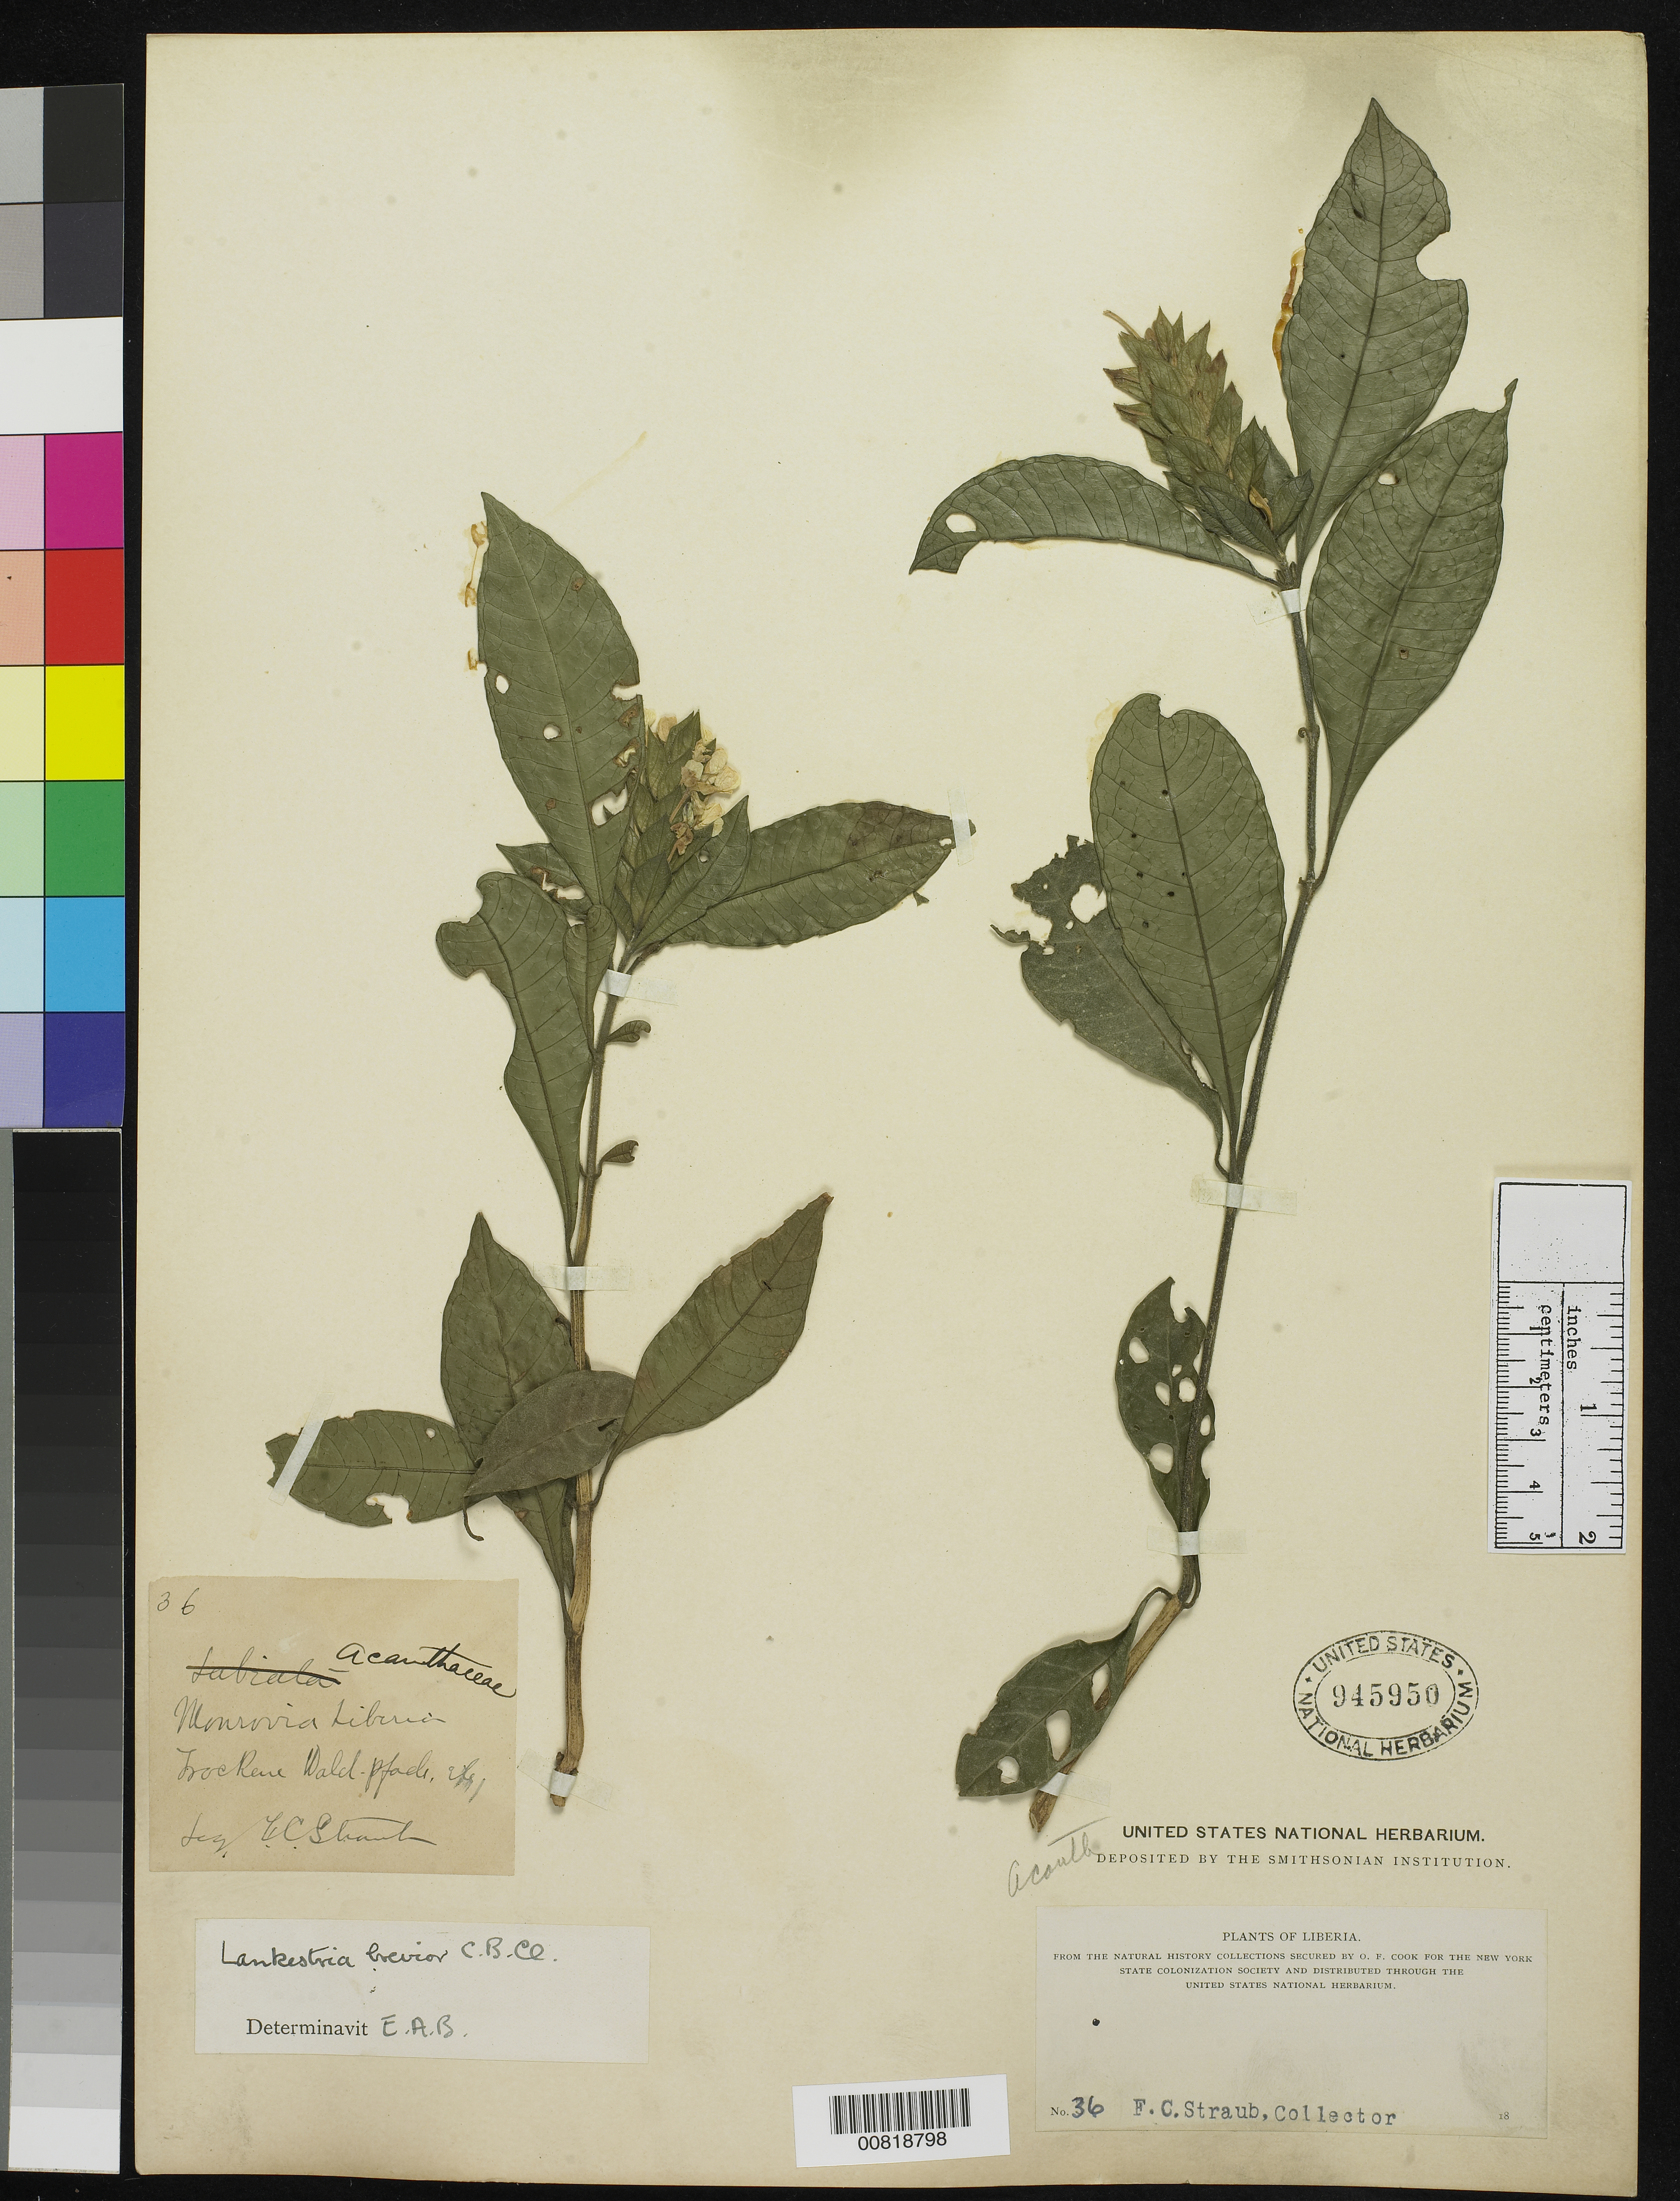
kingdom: Plantae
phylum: Tracheophyta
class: Magnoliopsida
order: Lamiales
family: Acanthaceae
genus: Lankesteria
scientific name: Lankesteria brevior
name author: C.B. Clarke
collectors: F. Straub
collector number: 36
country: Liberia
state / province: Montserrado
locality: Monrovia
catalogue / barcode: US 945950